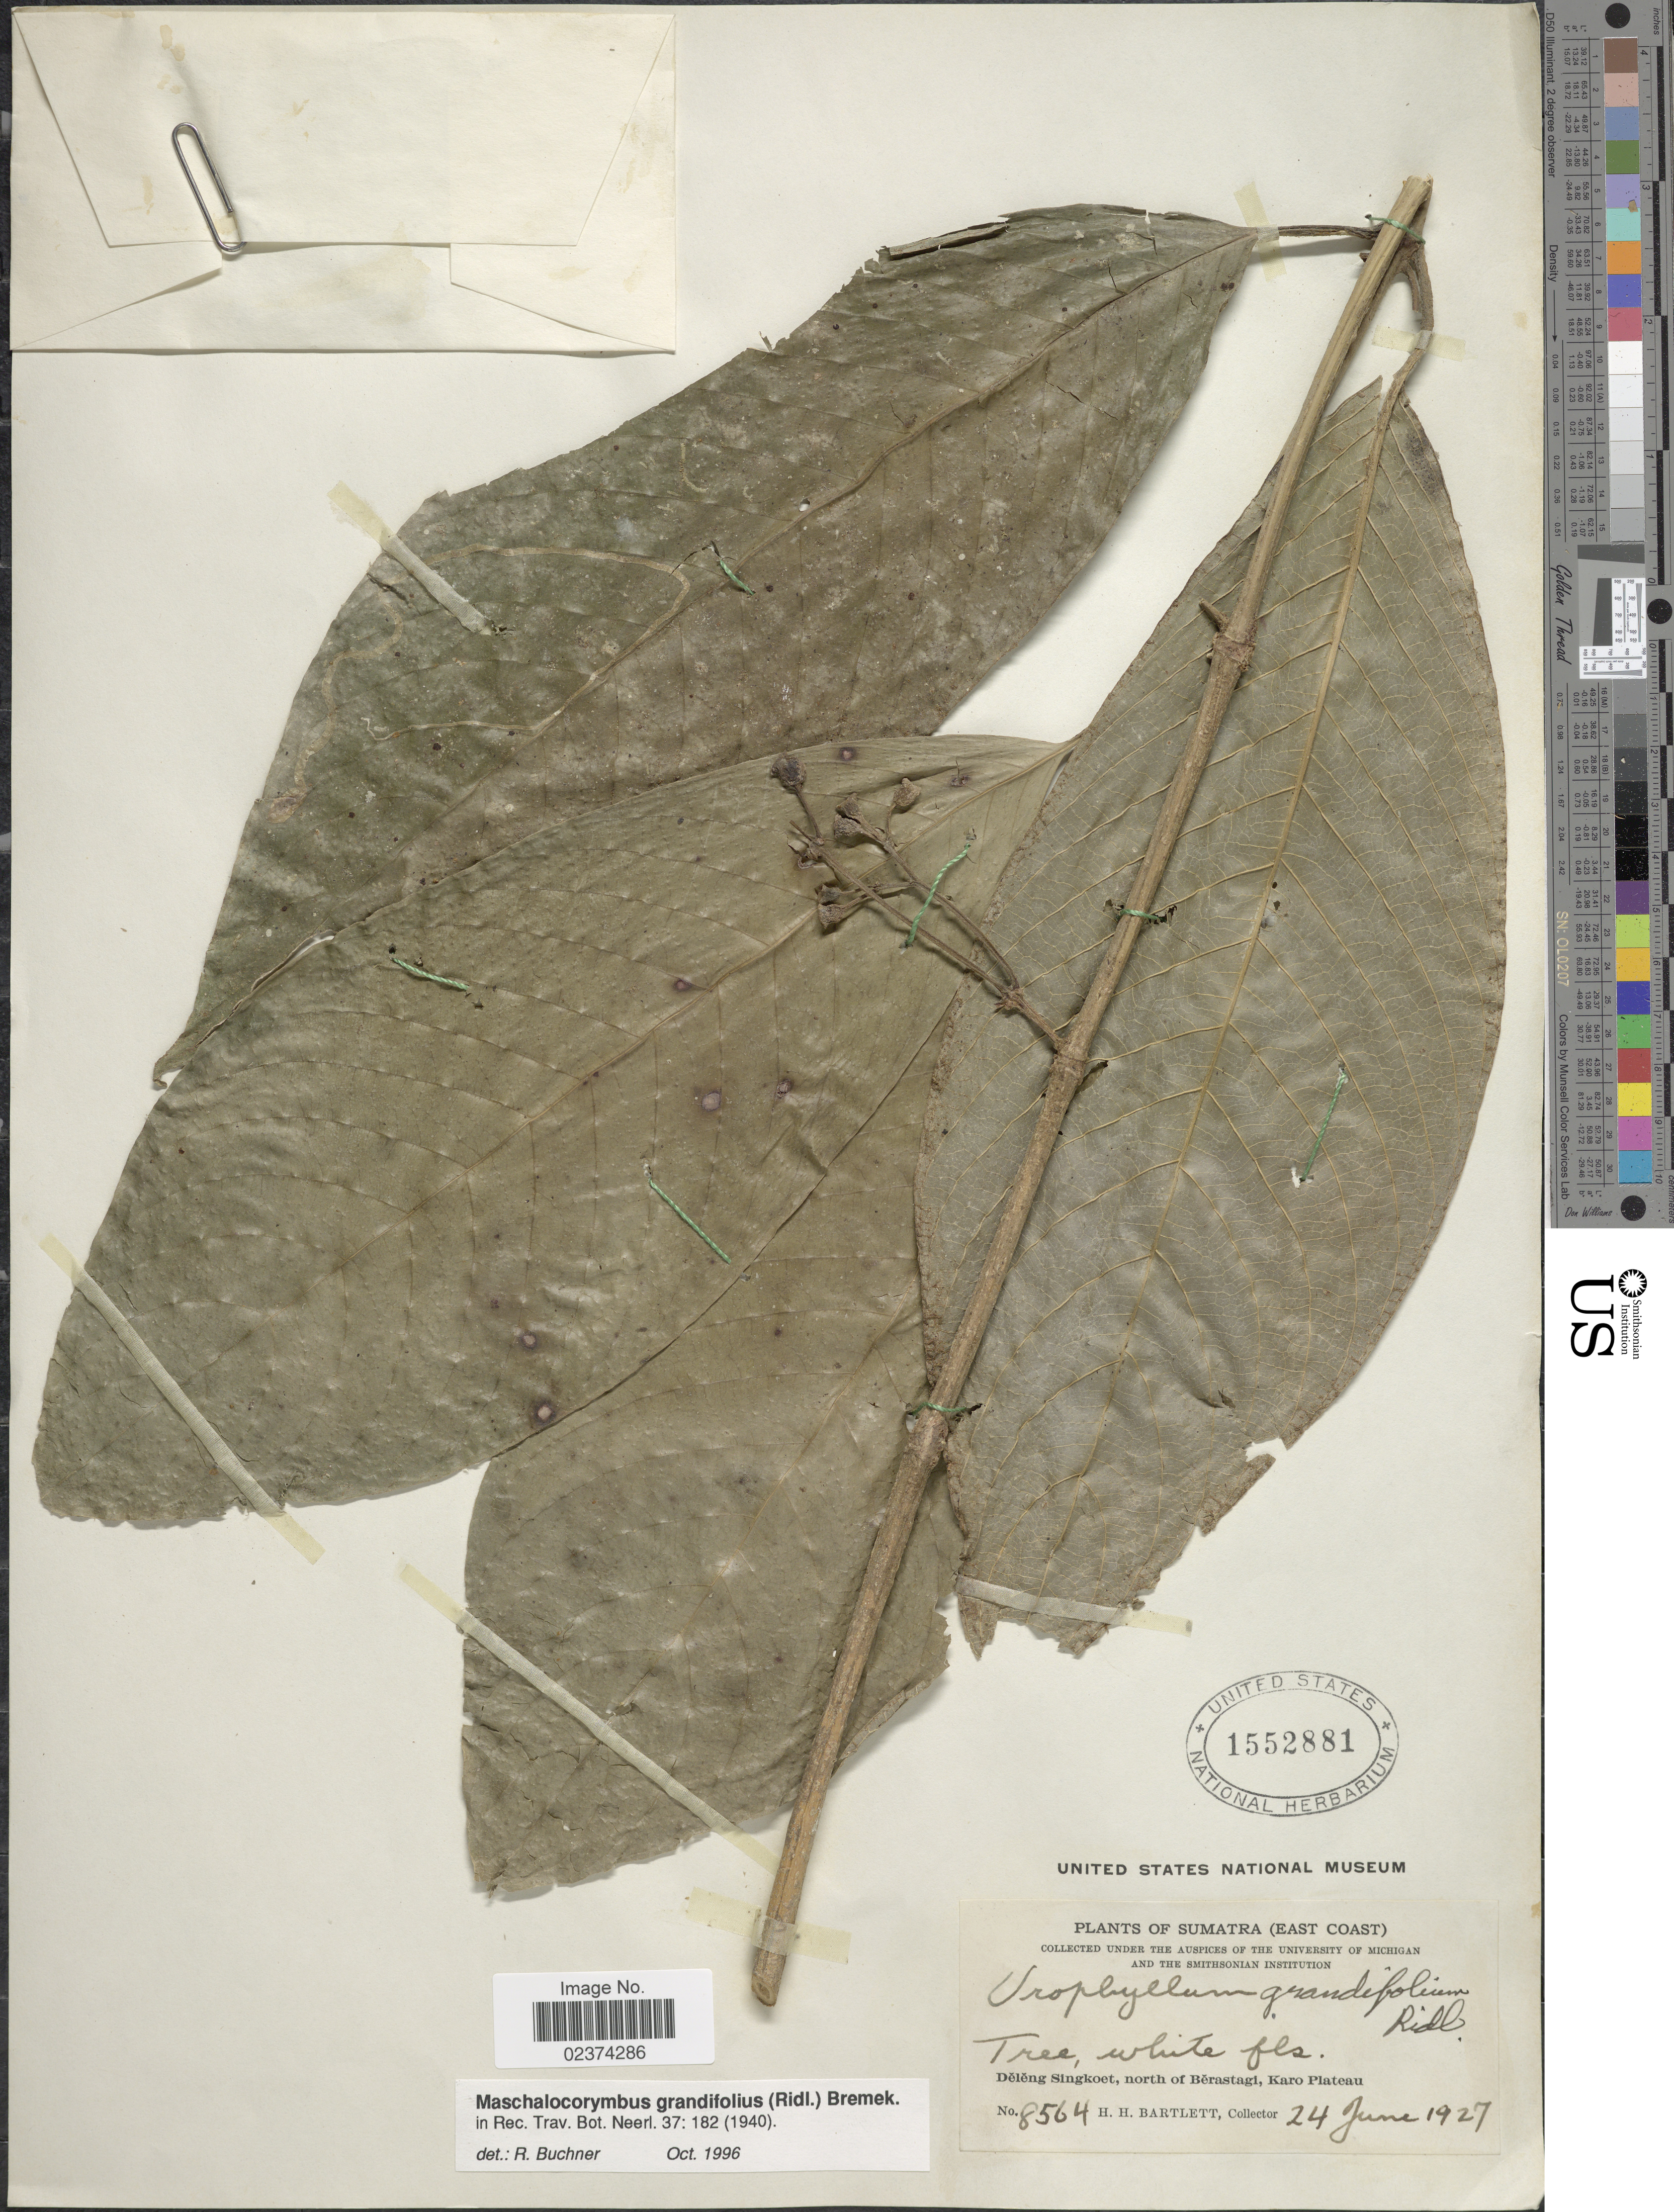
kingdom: Plantae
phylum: Tracheophyta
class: Magnoliopsida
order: Gentianales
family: Rubiaceae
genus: Maschalocorymbus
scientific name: Maschalocorymbus grandifolius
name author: (Ridl.) Bremek.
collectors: H. H. Bartlett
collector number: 8564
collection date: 1927-06-24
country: Indonesia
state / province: Sumatra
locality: Sumatra (East Coast). Deleng Singkoet, north of Berastagi, Karo Plateau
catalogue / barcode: US 1552881